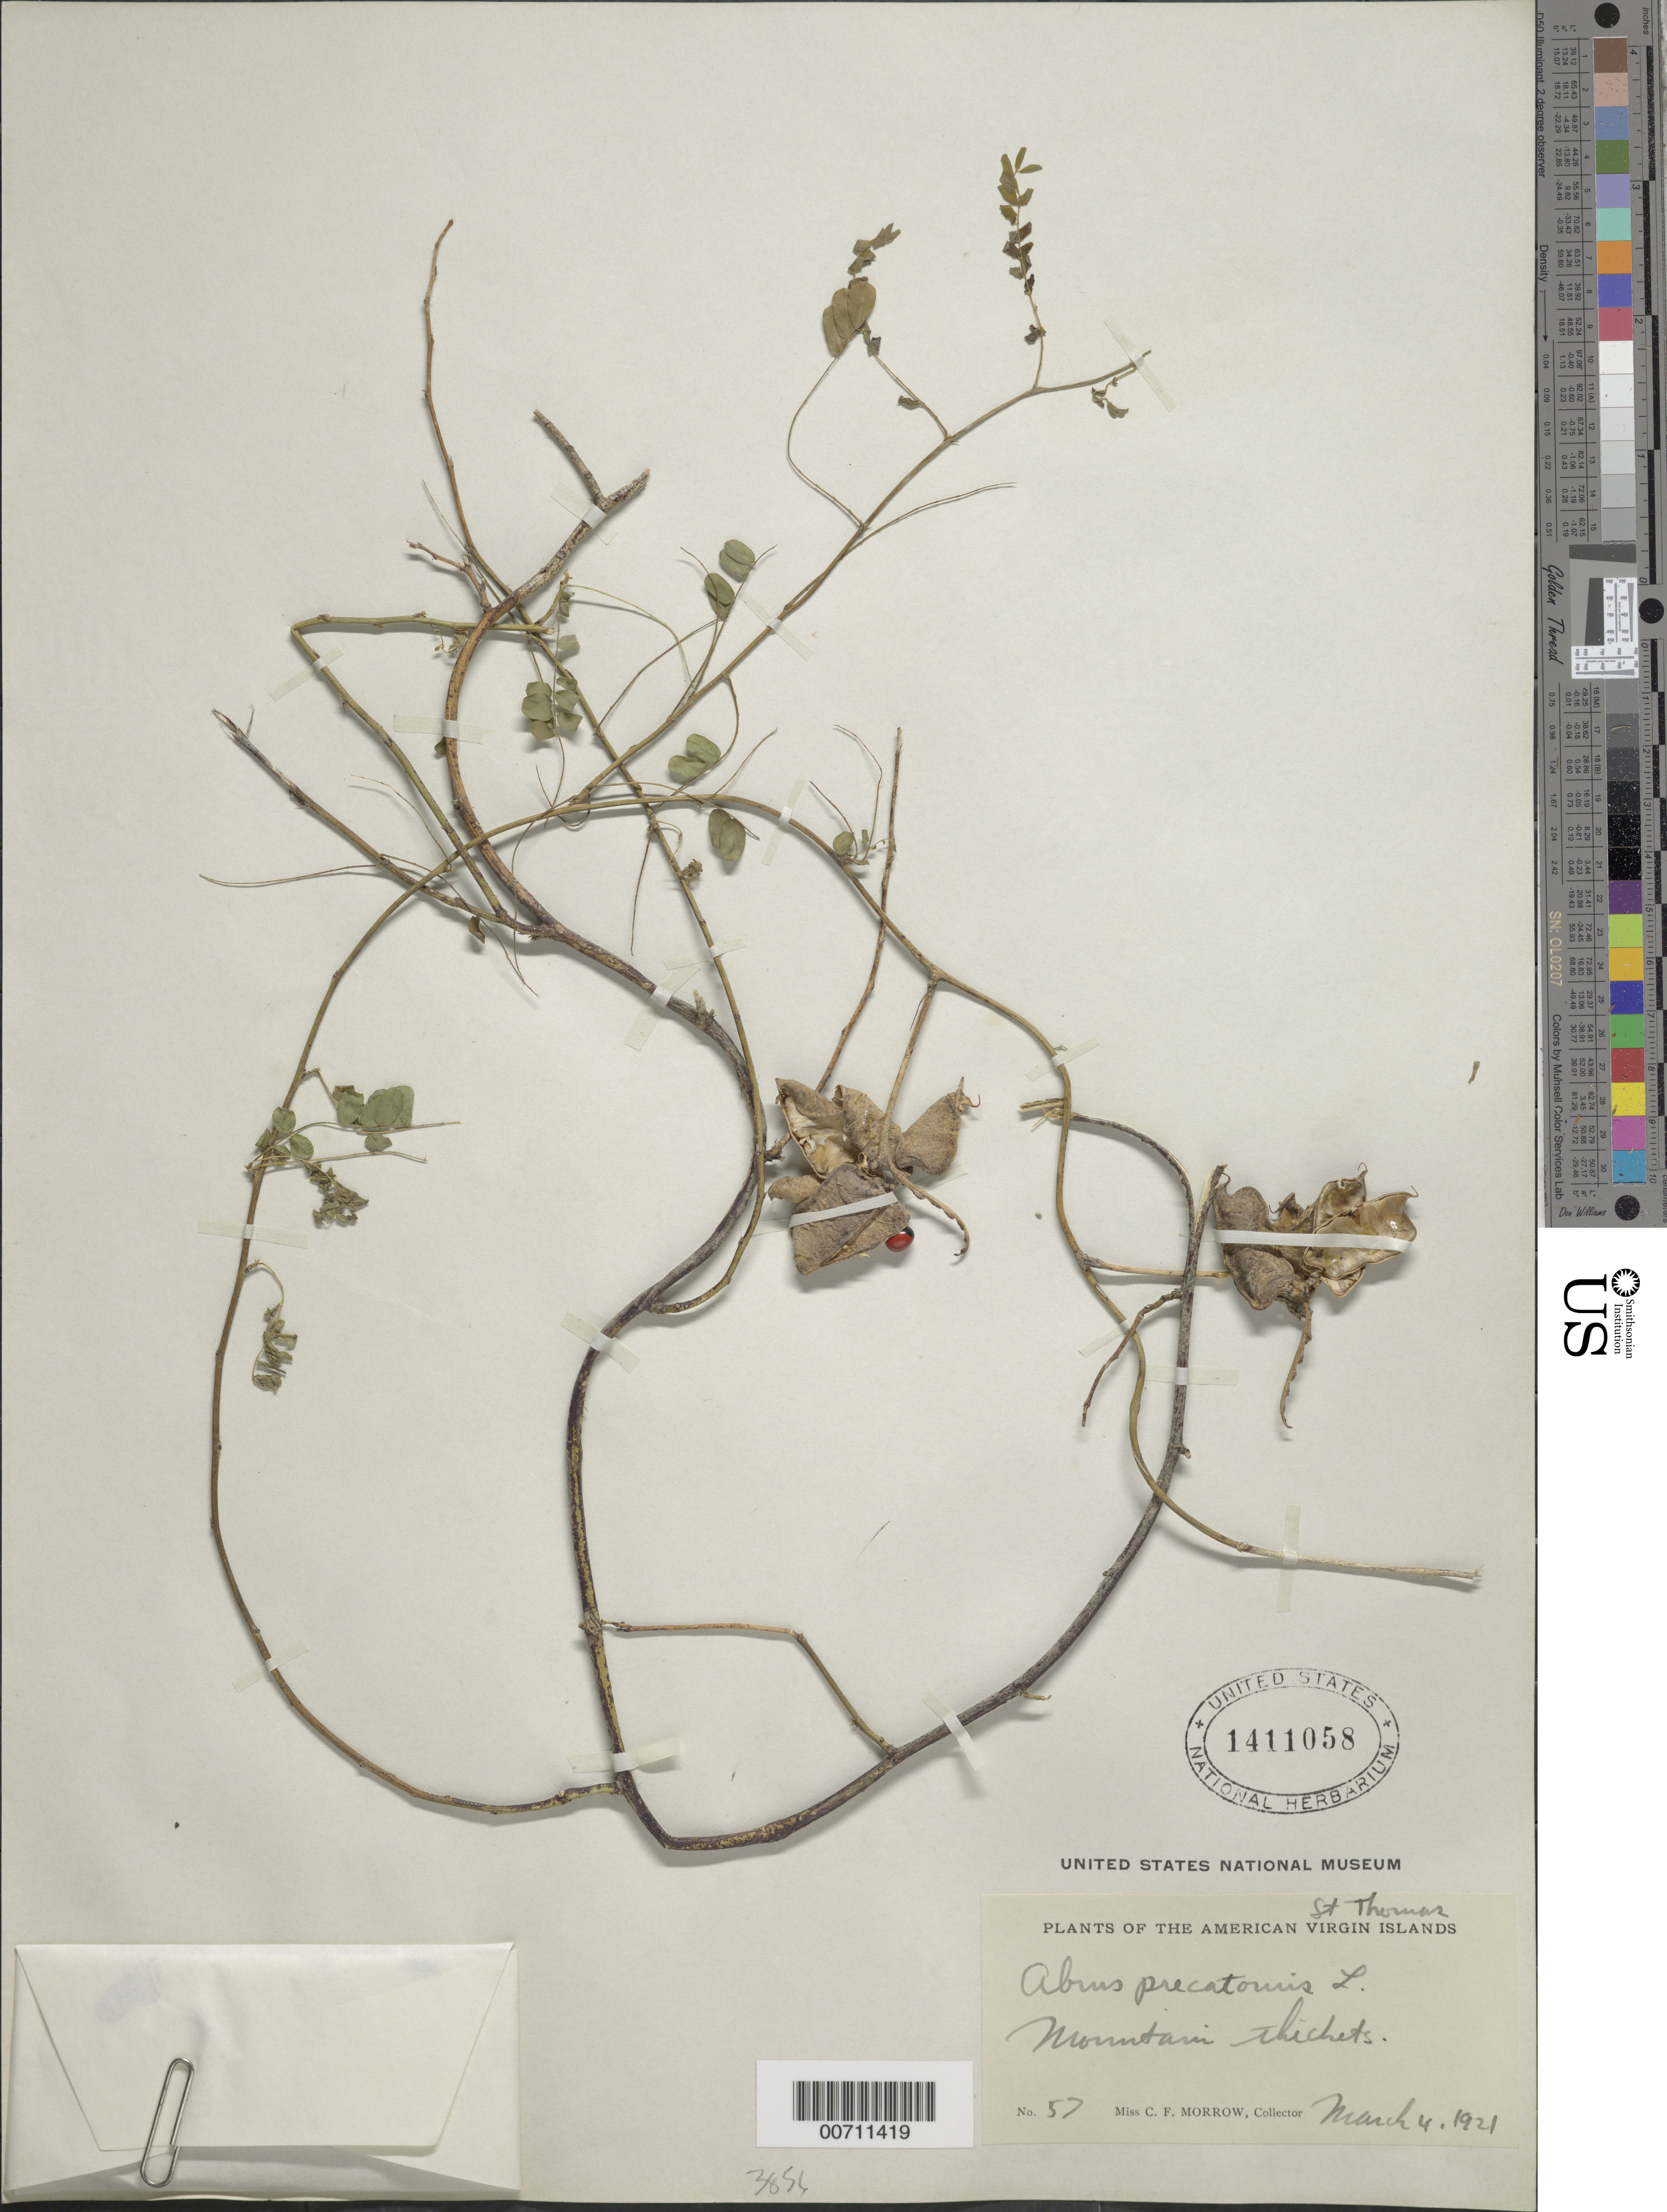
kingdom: Plantae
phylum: Tracheophyta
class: Magnoliopsida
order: Fabales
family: Fabaceae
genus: Abrus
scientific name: Abrus precatorius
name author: L.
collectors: C. Morrow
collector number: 57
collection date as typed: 04 Mar 1921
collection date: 1921-03-04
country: U.S. Virgin Islands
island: St. Thomas Island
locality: Mountain thickets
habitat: Mountain thickets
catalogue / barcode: US 1411058